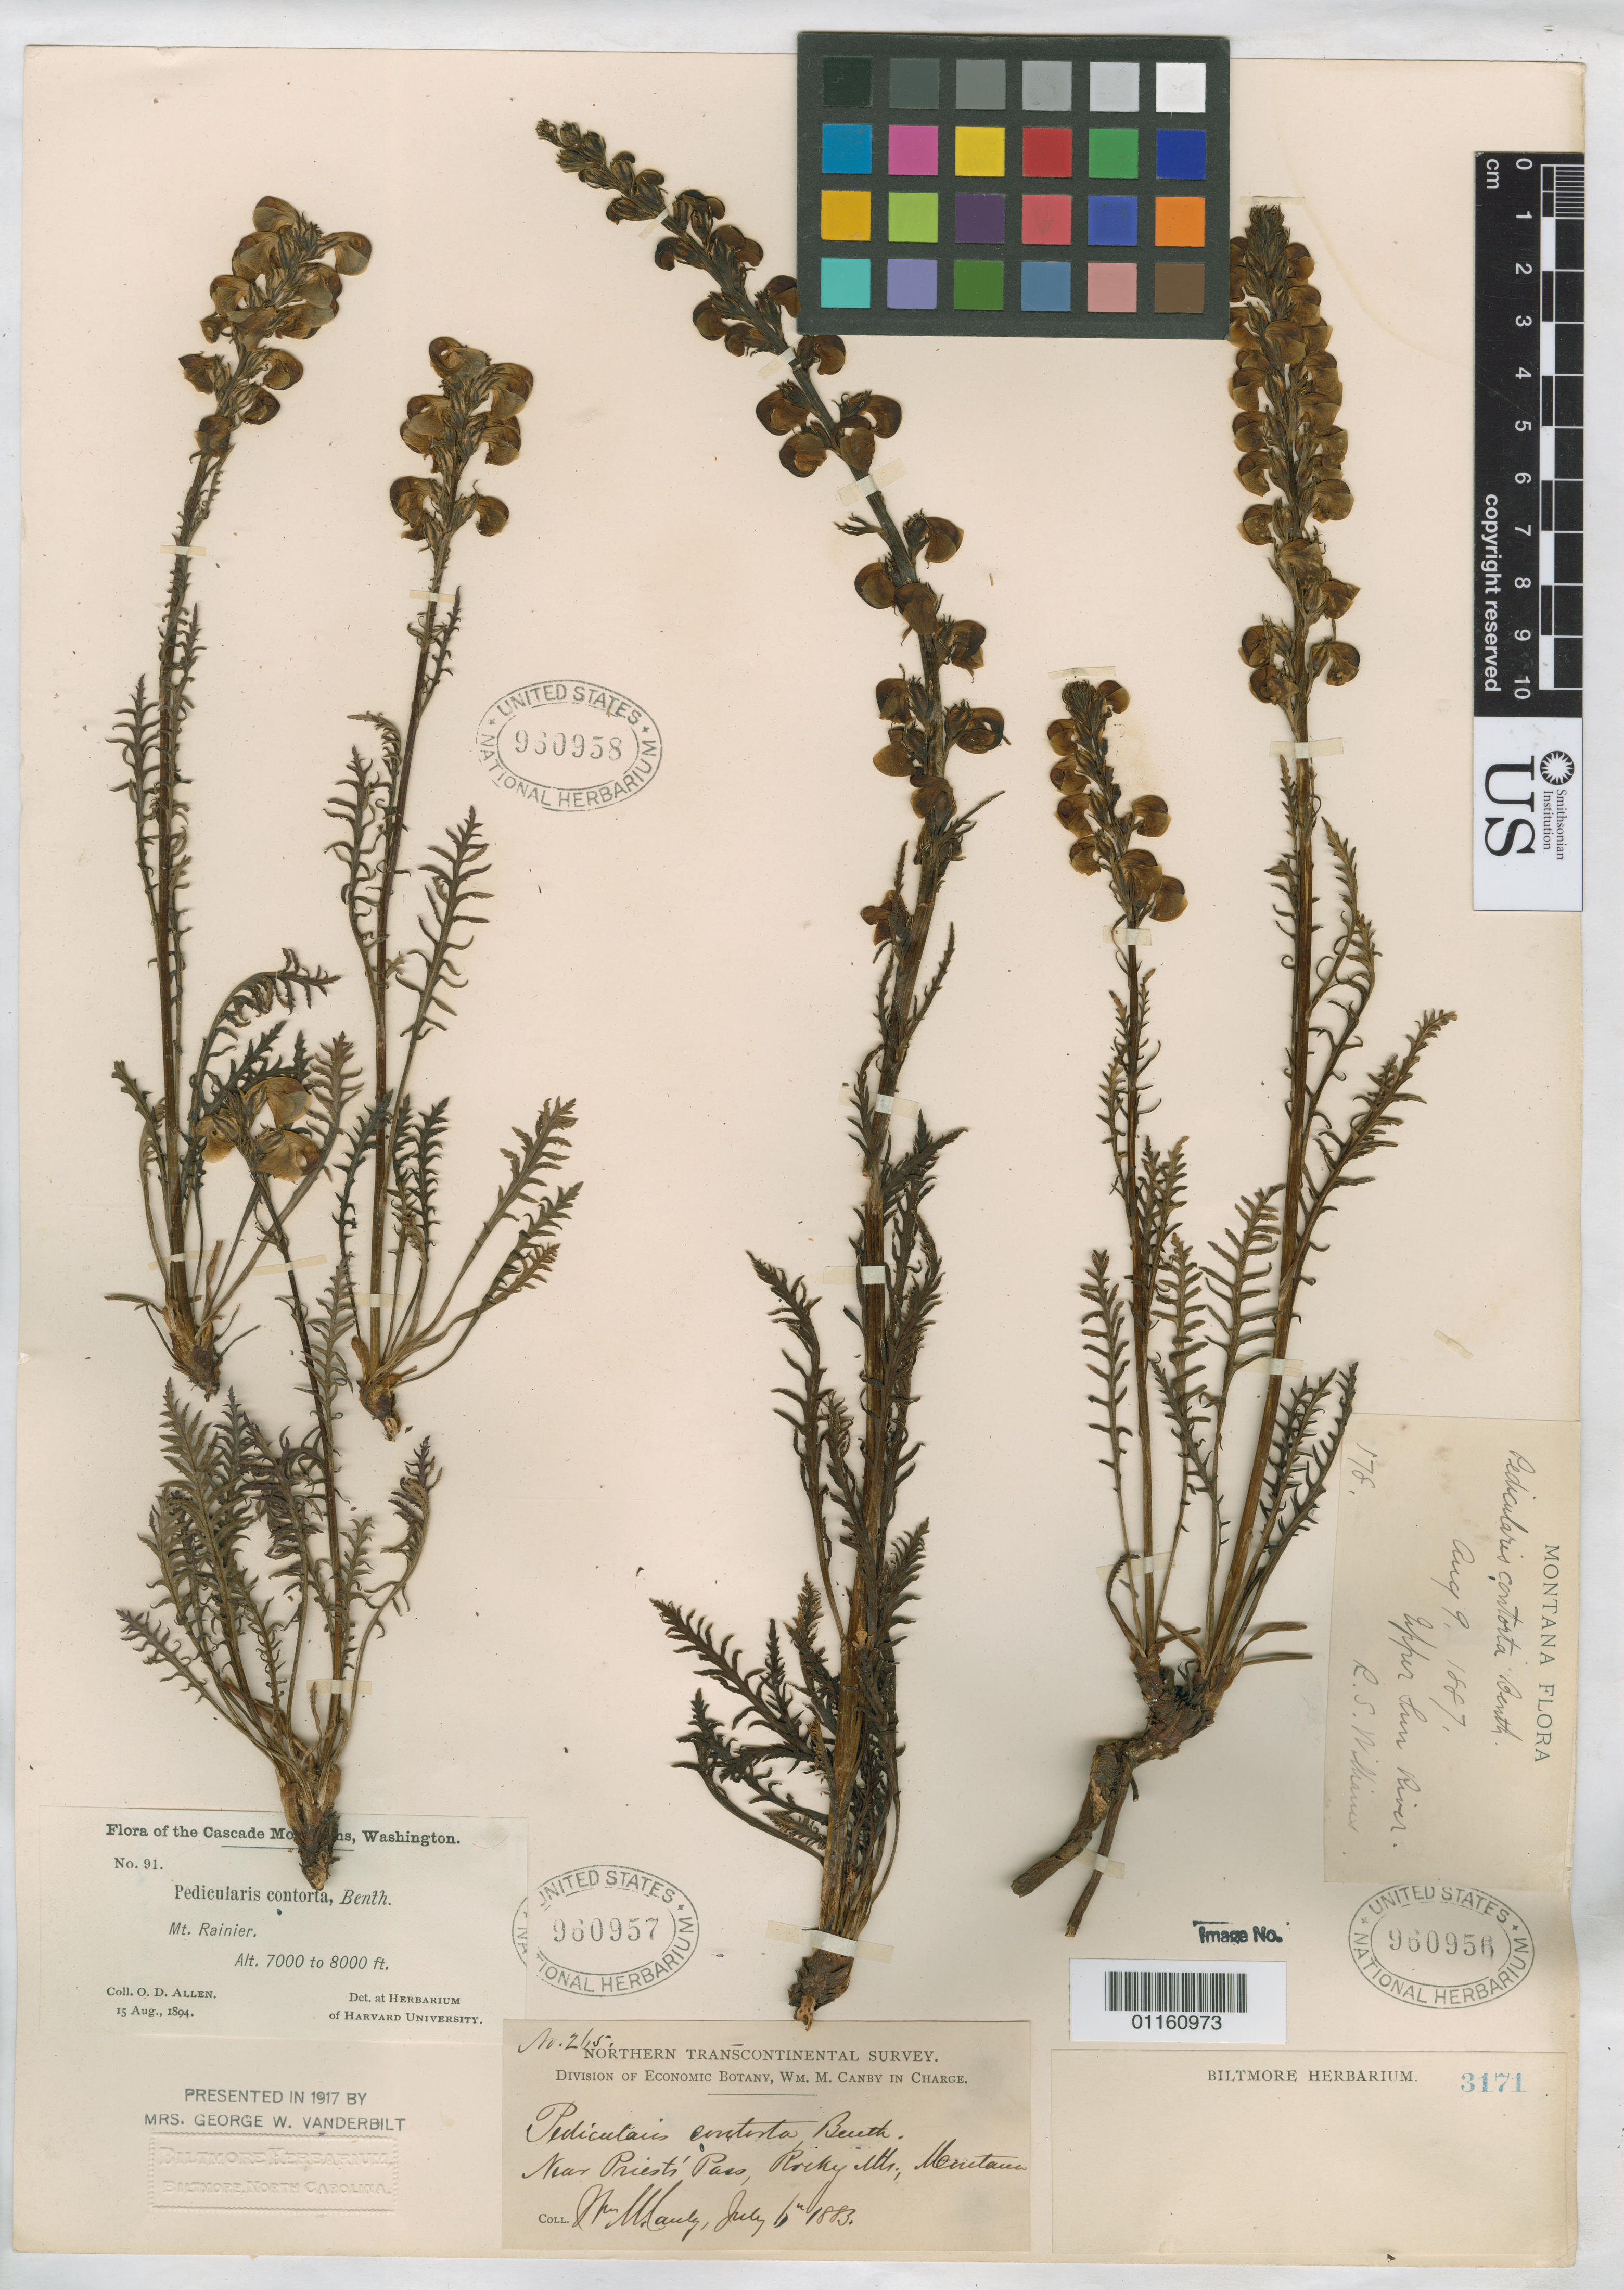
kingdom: Plantae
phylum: Tracheophyta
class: Magnoliopsida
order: Lamiales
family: Orobanchaceae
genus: Pedicularis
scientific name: Pedicularis contorta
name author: Benth.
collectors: O. D. Allen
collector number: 91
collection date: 1894-08-15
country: United States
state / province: Washington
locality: Cascade Mountains, Mt. Rainier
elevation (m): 2134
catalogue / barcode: US 960958-3